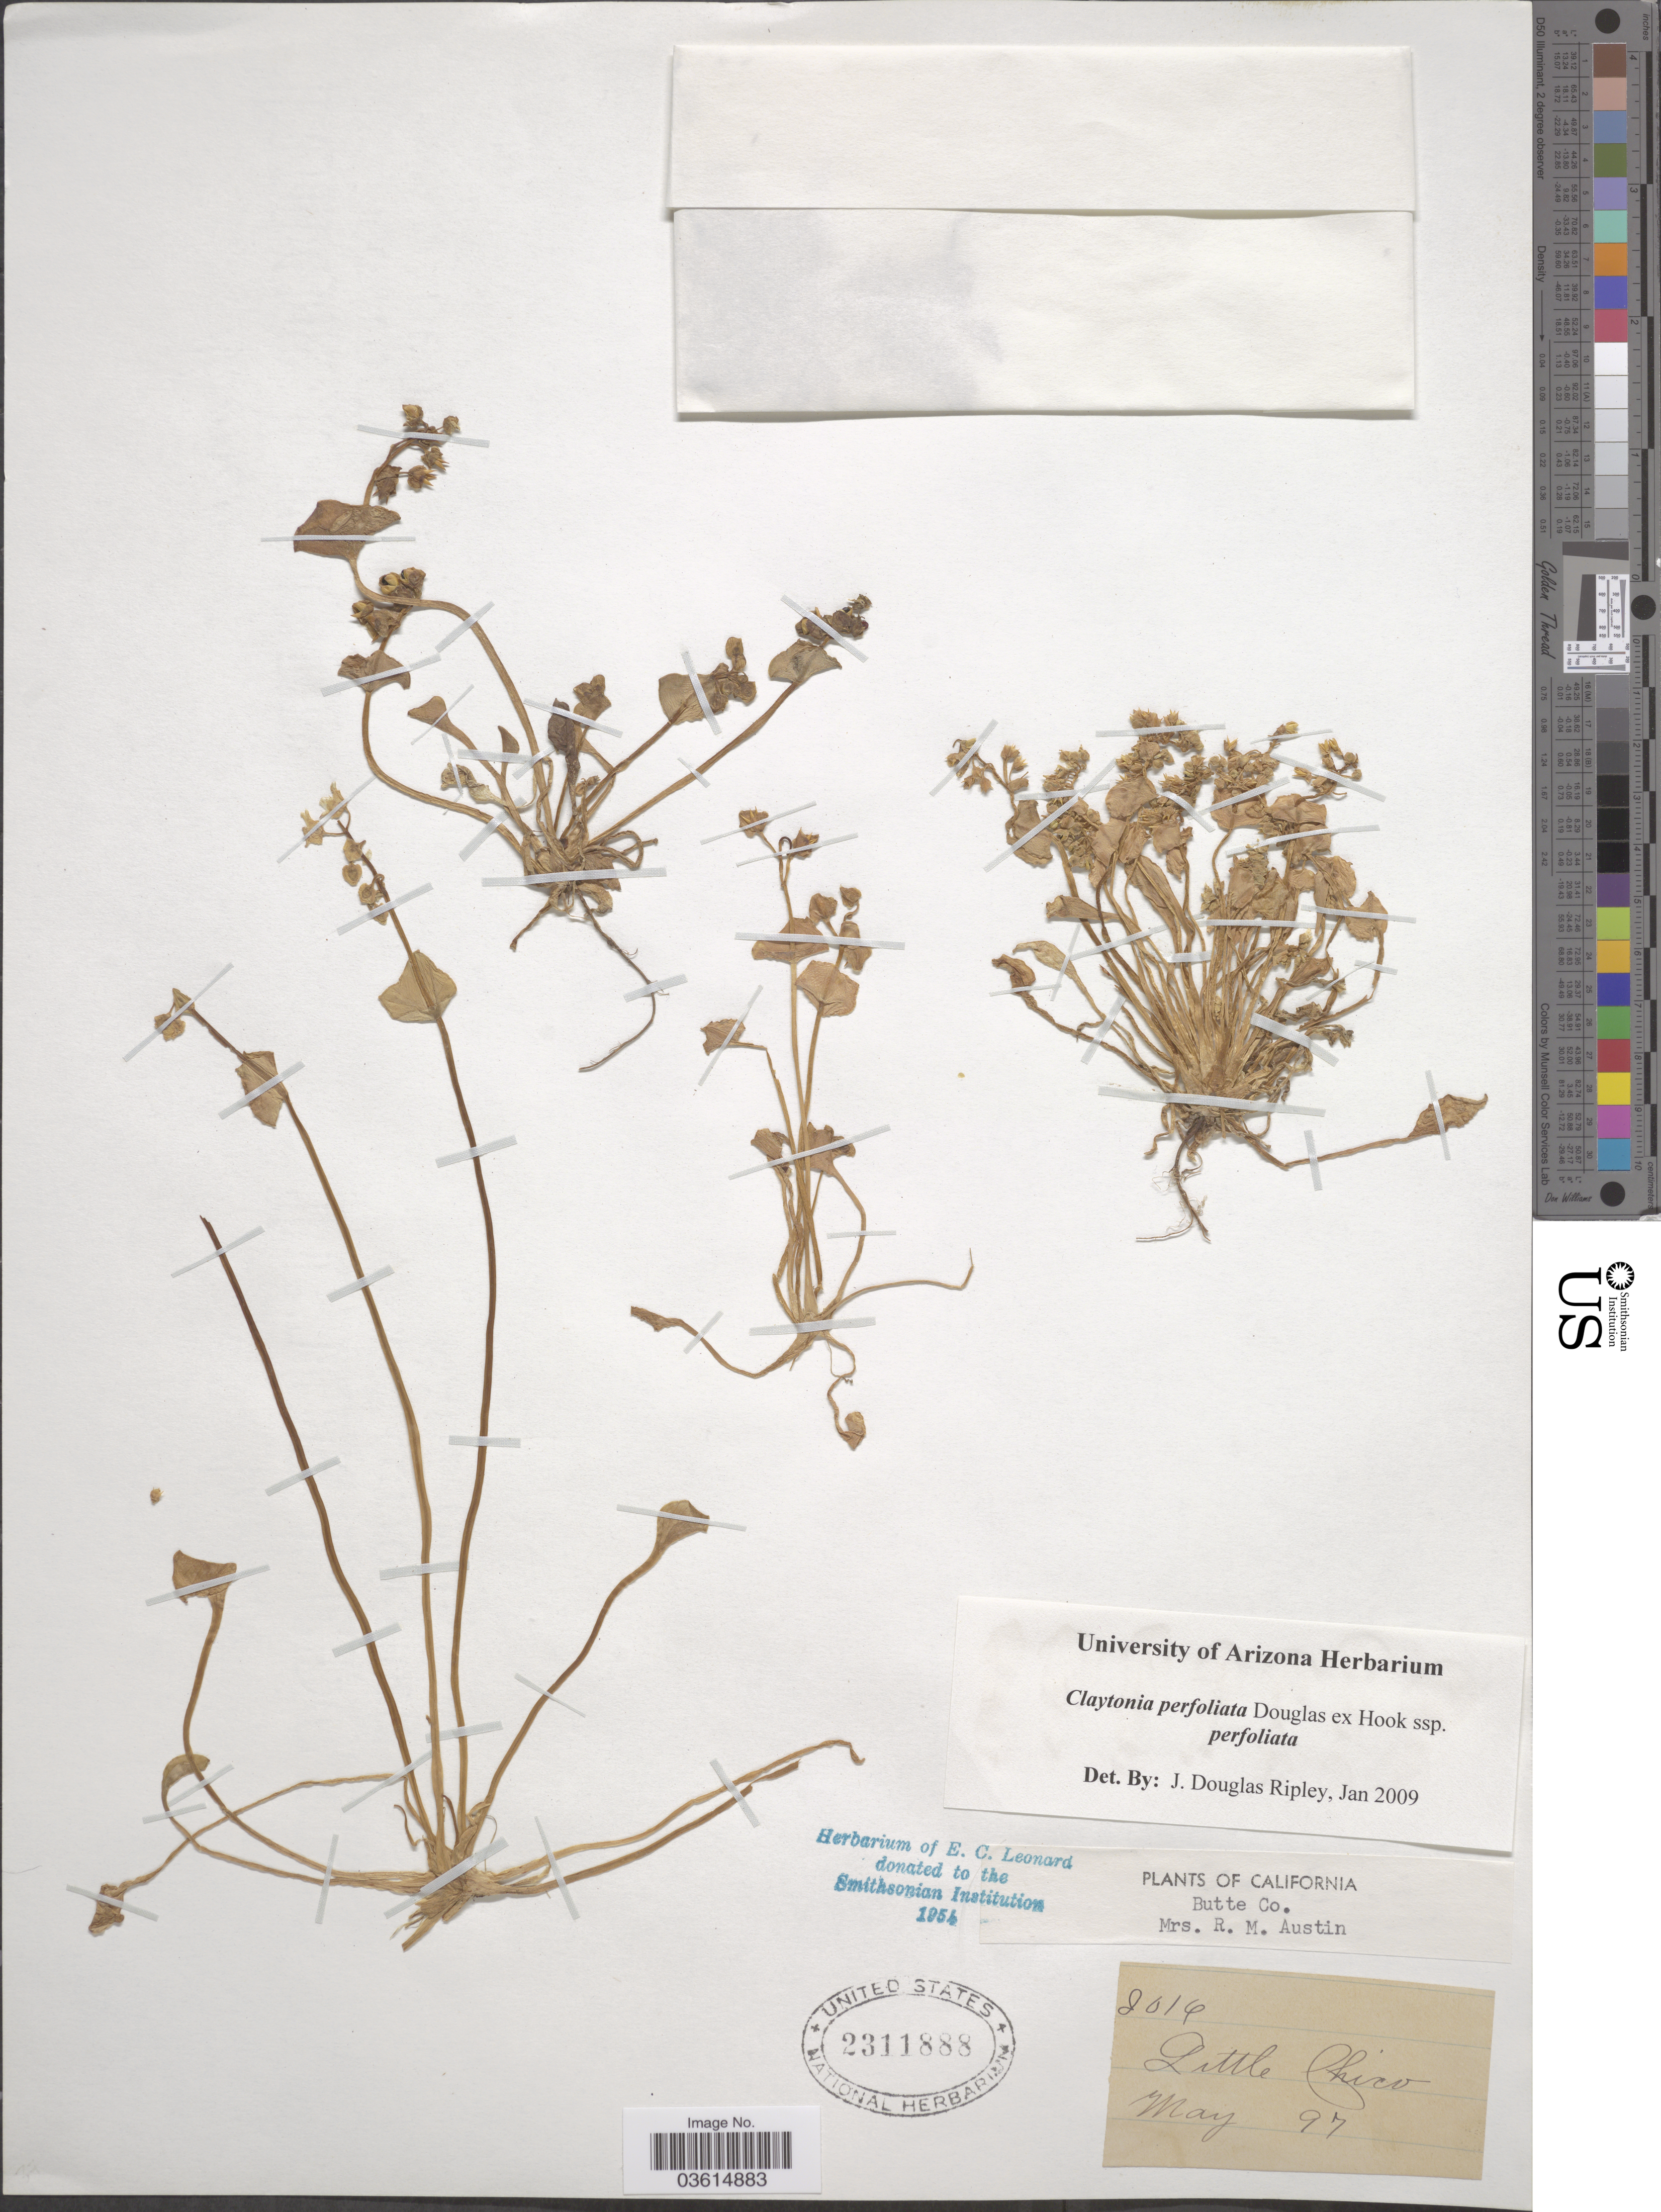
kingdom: Plantae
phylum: Tracheophyta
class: Magnoliopsida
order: Caryophyllales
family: Montiaceae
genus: Claytonia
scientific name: Claytonia perfoliata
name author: Donn ex Willd.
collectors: R. Austin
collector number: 8016*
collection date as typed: Transcribed d/m/y: /5/97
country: United States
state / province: California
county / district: Butte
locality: Butte Co. Little Chico.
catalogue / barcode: US 2311888